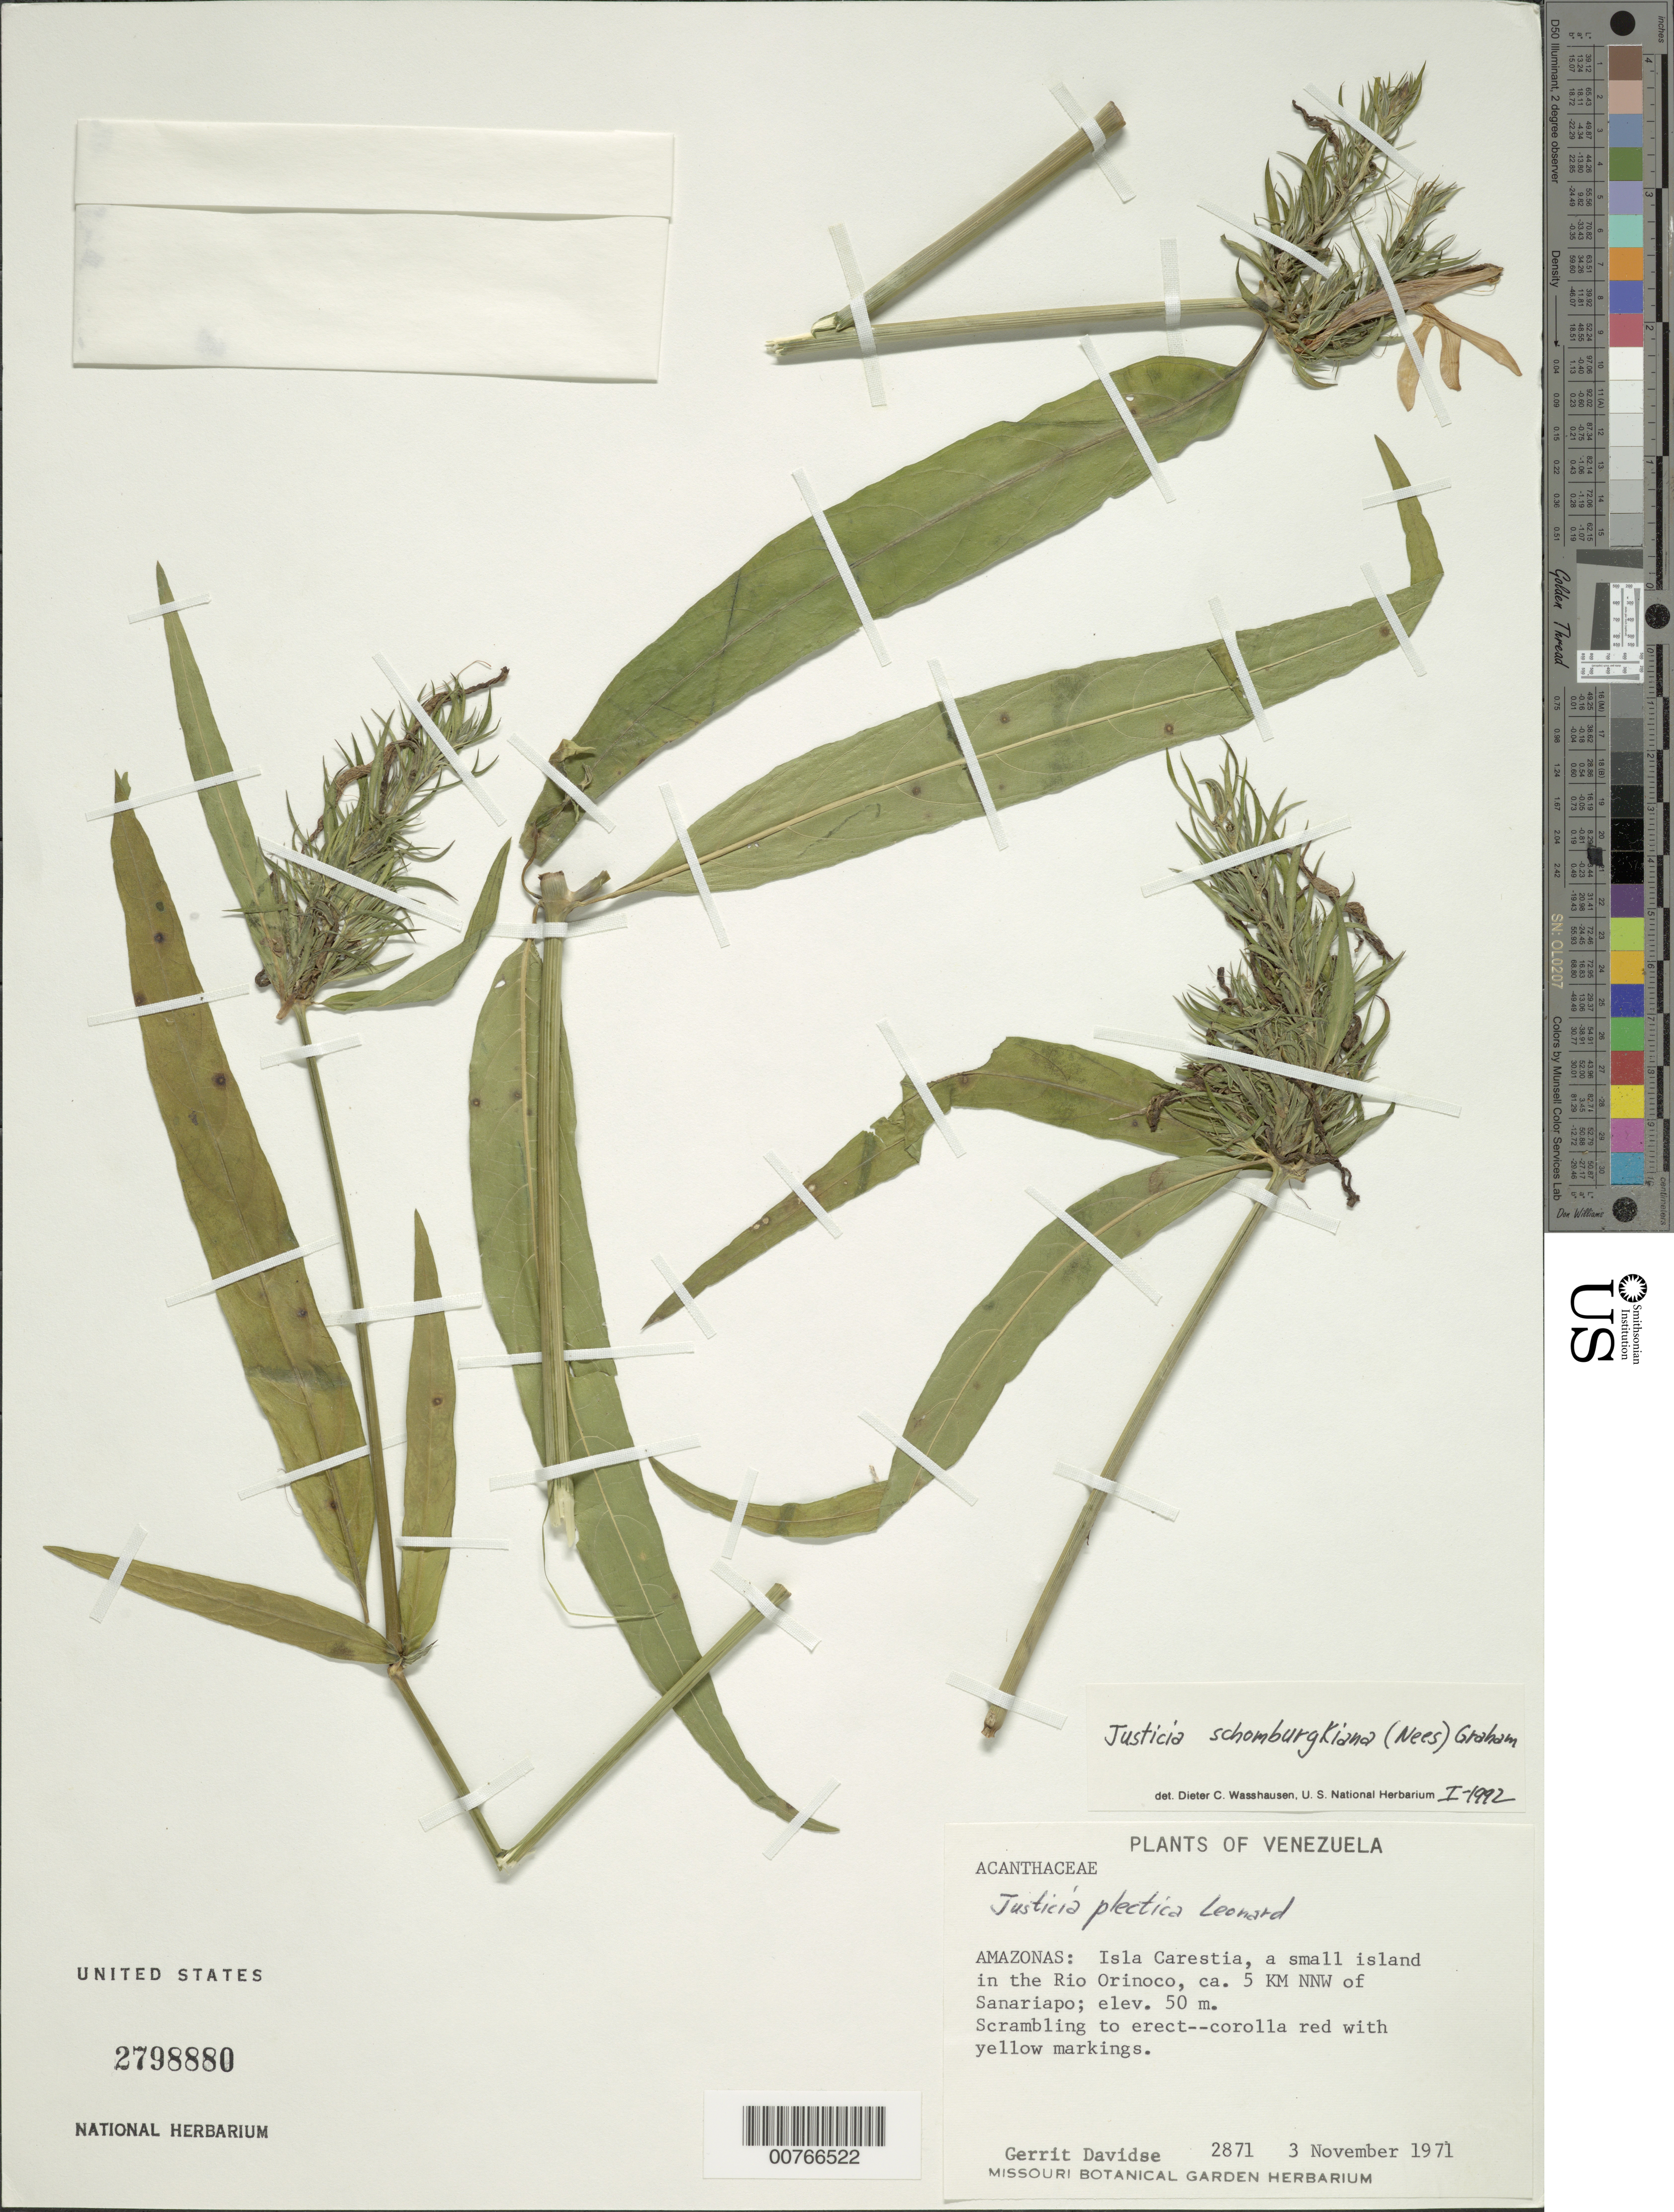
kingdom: Plantae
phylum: Tracheophyta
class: Magnoliopsida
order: Lamiales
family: Acanthaceae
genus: Justicia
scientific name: Justicia schomburgkiana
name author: (Nees) V.A.W. Graham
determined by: Wasshausen, Dieter C., (BOT), Smithsonian Institution - National Museum of Natural History (UNITED STATES)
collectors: G. Davidse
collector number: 2832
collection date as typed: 3-Nov-71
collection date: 1971-11-03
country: Venezuela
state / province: Amazonas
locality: Isla Carestia, island in the Río Orinoco, 5 km NNW of Sanariapo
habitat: Small island in river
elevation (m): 50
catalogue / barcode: US 2798880